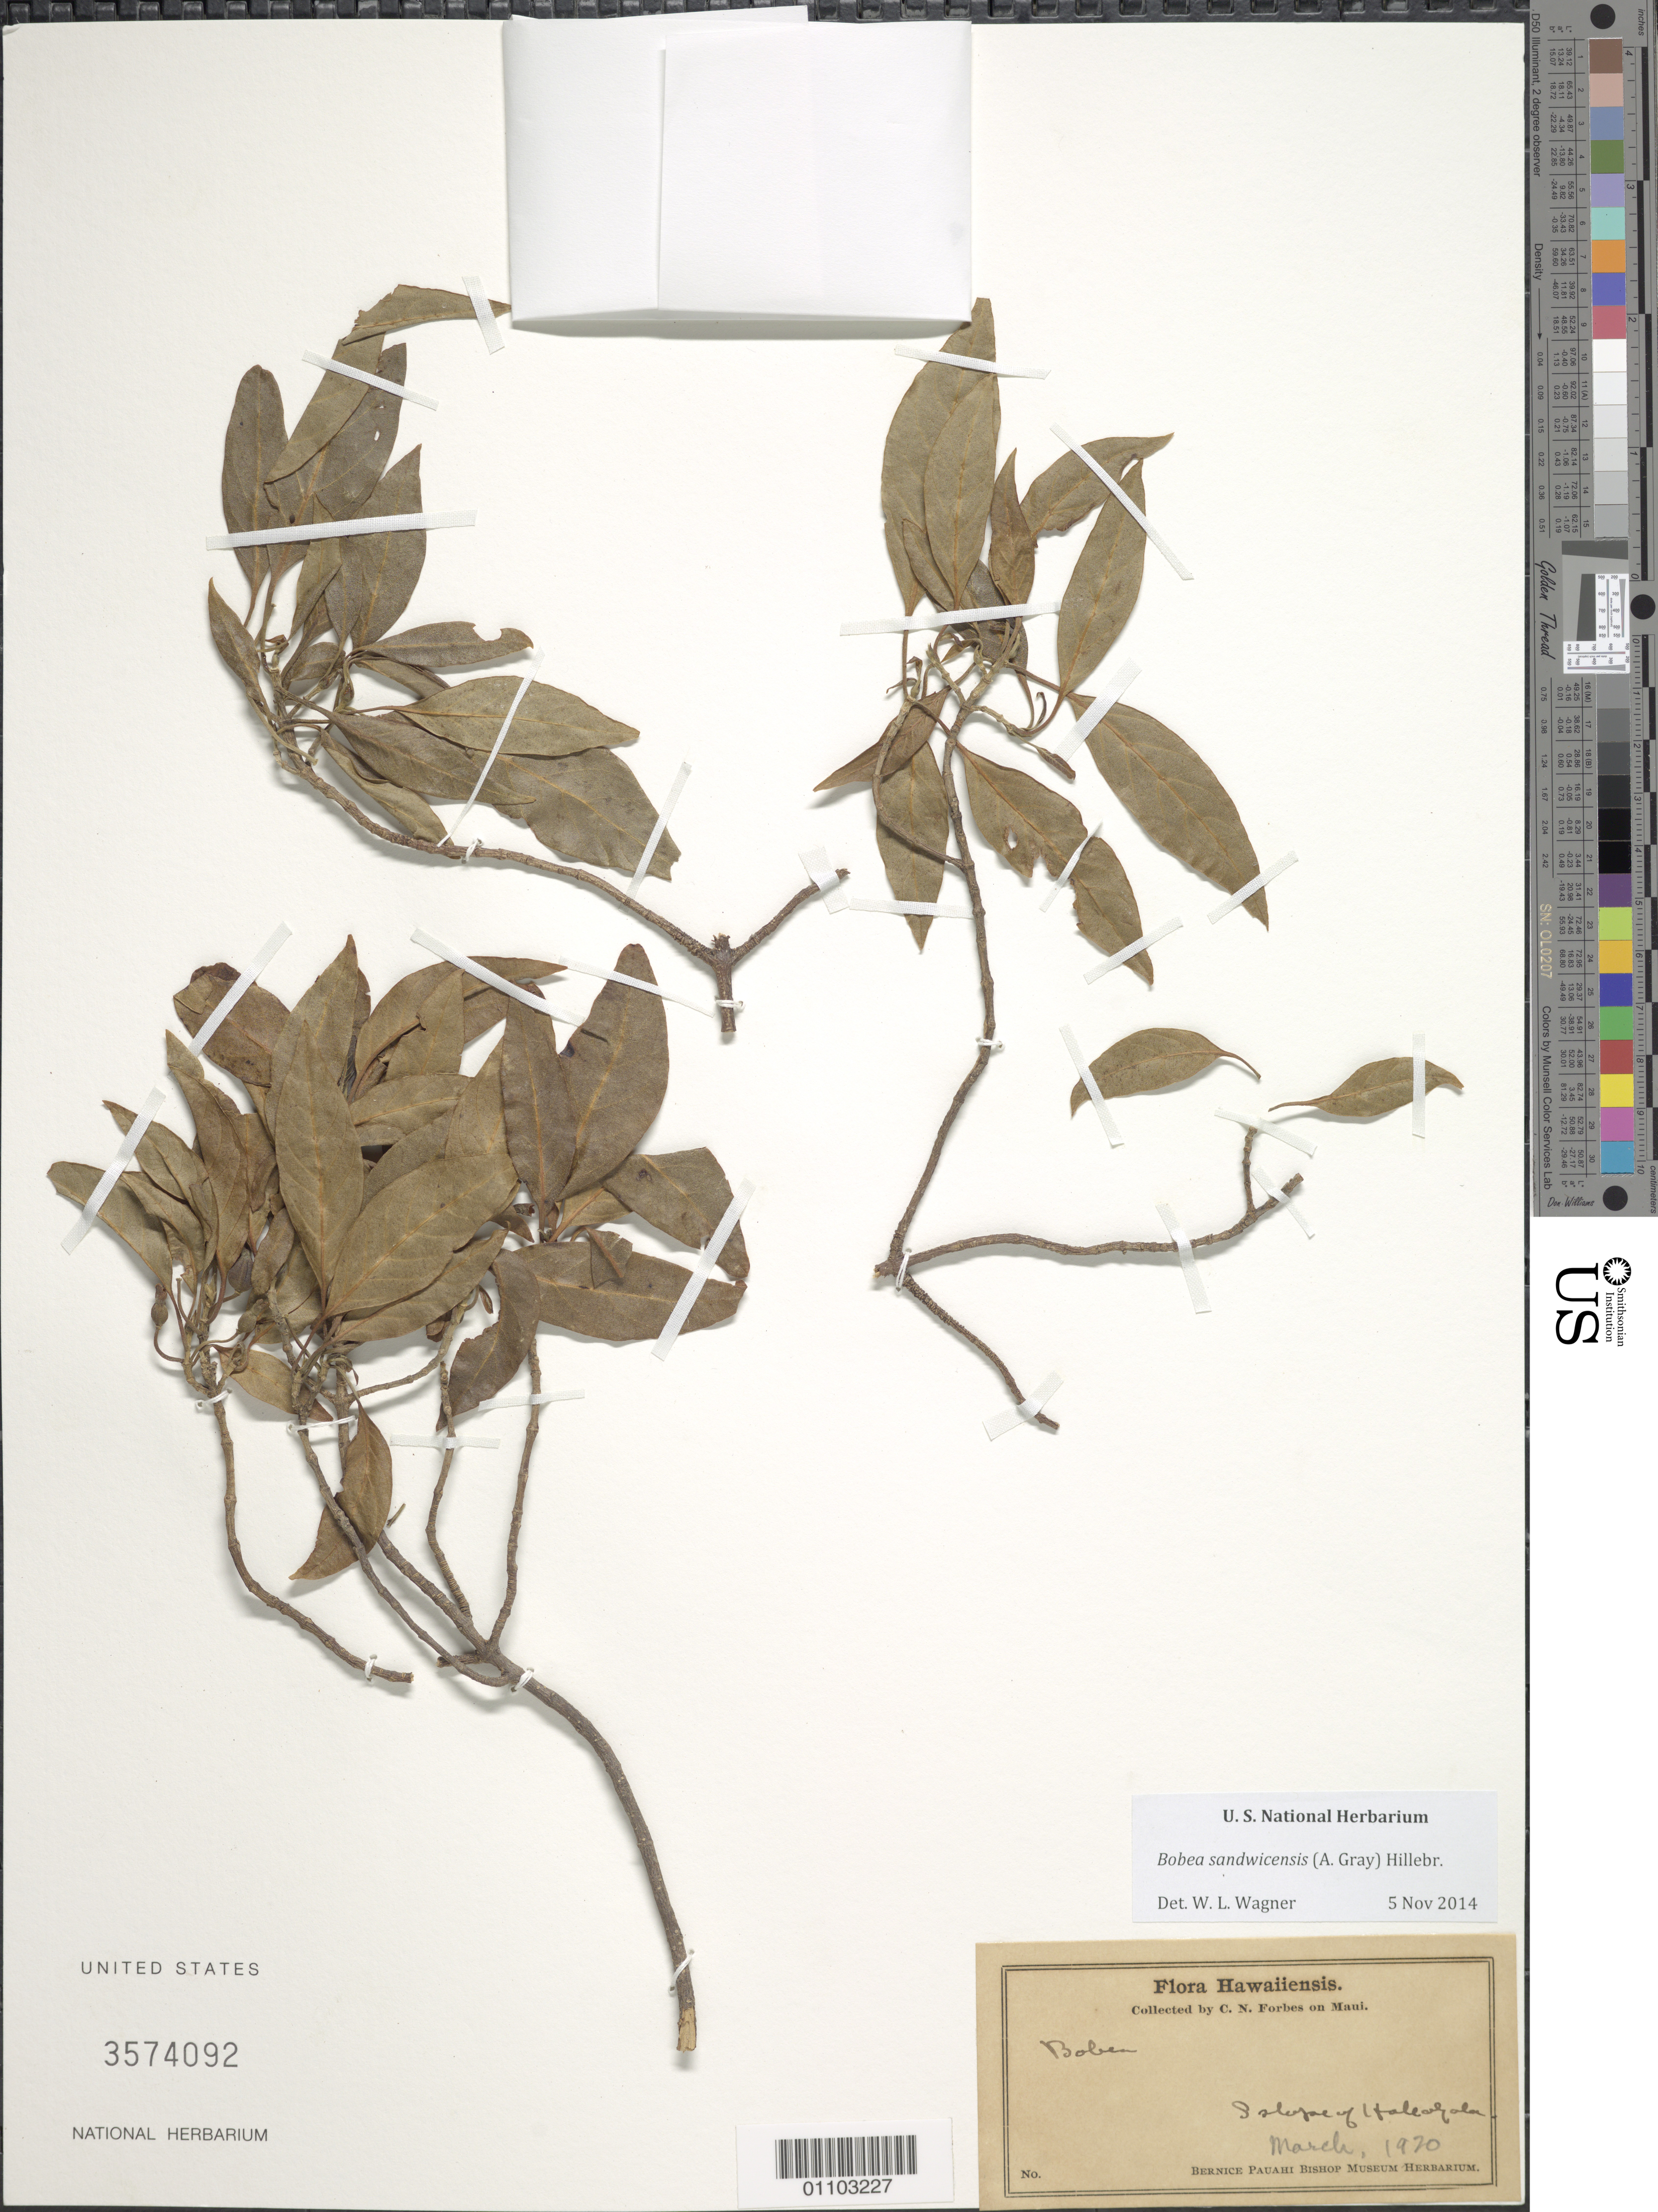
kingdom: Plantae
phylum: Tracheophyta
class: Magnoliopsida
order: Gentianales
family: Rubiaceae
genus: Bobea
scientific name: Bobea sandwicensis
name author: (A. Gray) Hillebr.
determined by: Wagner, W. L., (BOT), Smithsonian Institution - National Museum of Natural History (UNITED STATES)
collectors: C. N. Forbes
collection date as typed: Mar 1920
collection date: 1920-03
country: United States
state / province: Hawaii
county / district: Maui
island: Maui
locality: south slope of Haleakala.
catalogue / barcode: US 3574092